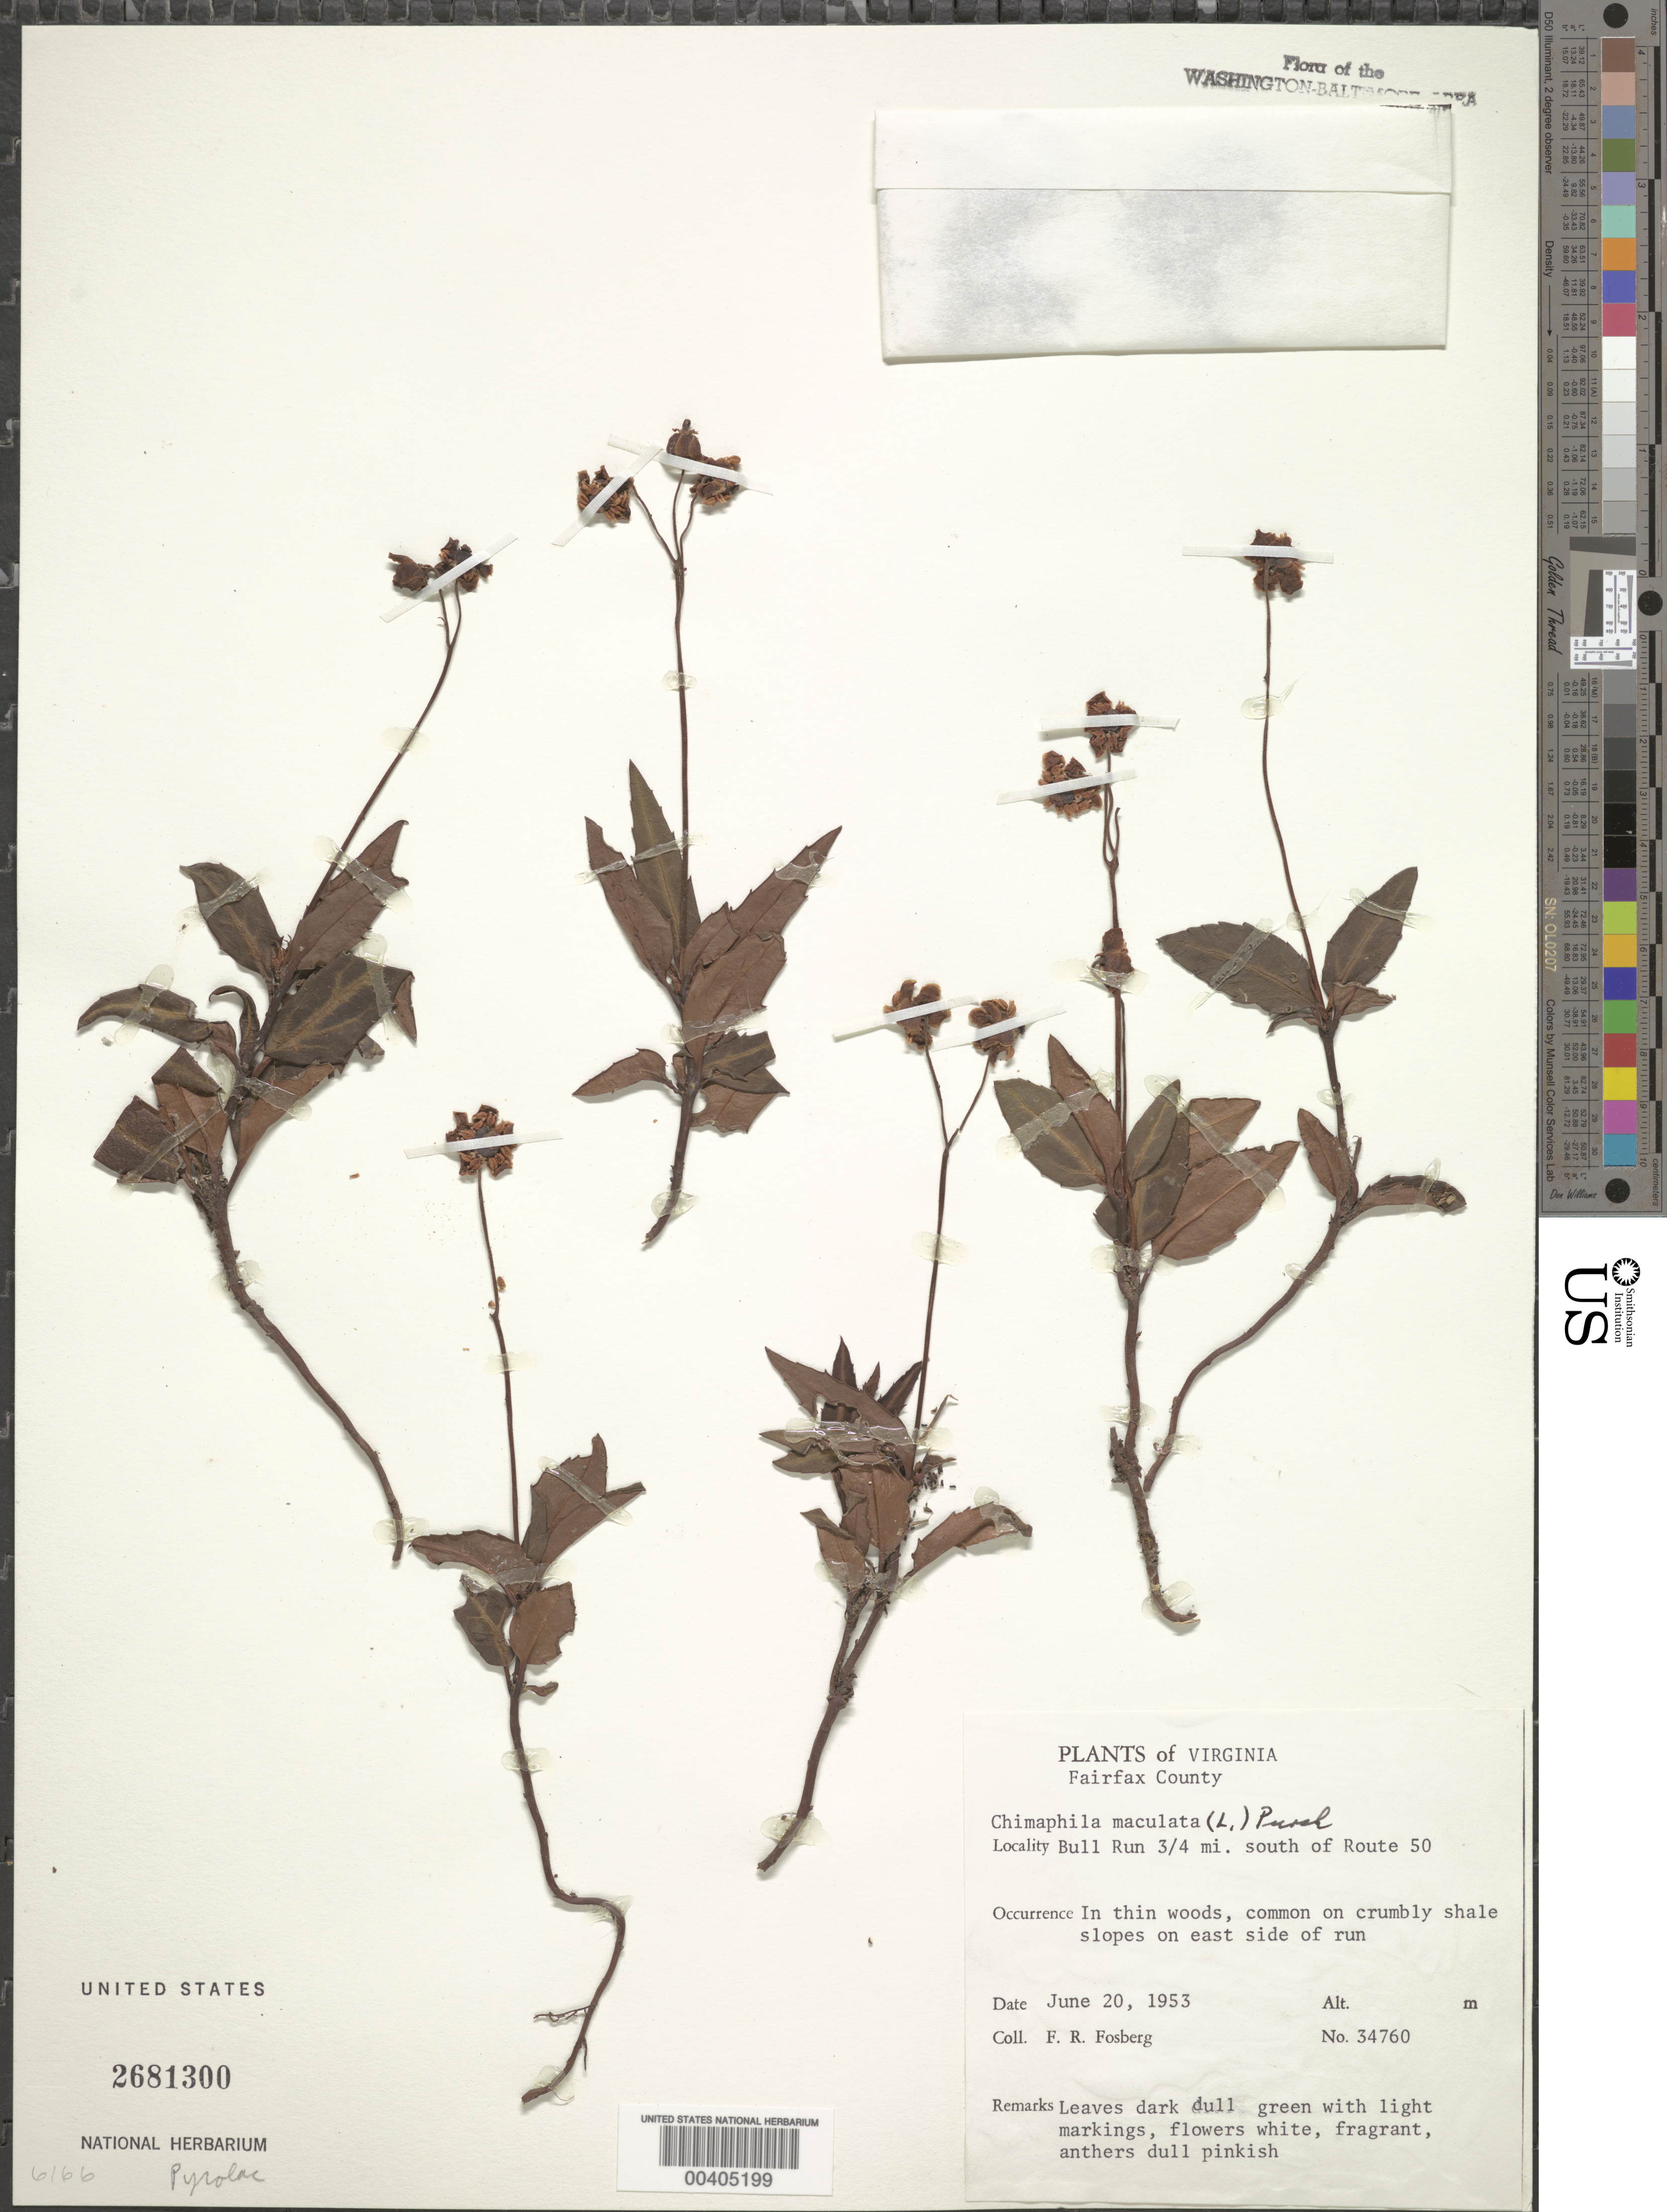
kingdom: Plantae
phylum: Tracheophyta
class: Magnoliopsida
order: Ericales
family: Ericaceae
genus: Chimaphila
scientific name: Chimaphila maculata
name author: (L.) Pursh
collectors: F. R. Fosberg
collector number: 34760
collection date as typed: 20 Jun 1953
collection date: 1953-06-20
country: United States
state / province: Virginia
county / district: Fairfax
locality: Bull Run south of Route 50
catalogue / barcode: US 2681300